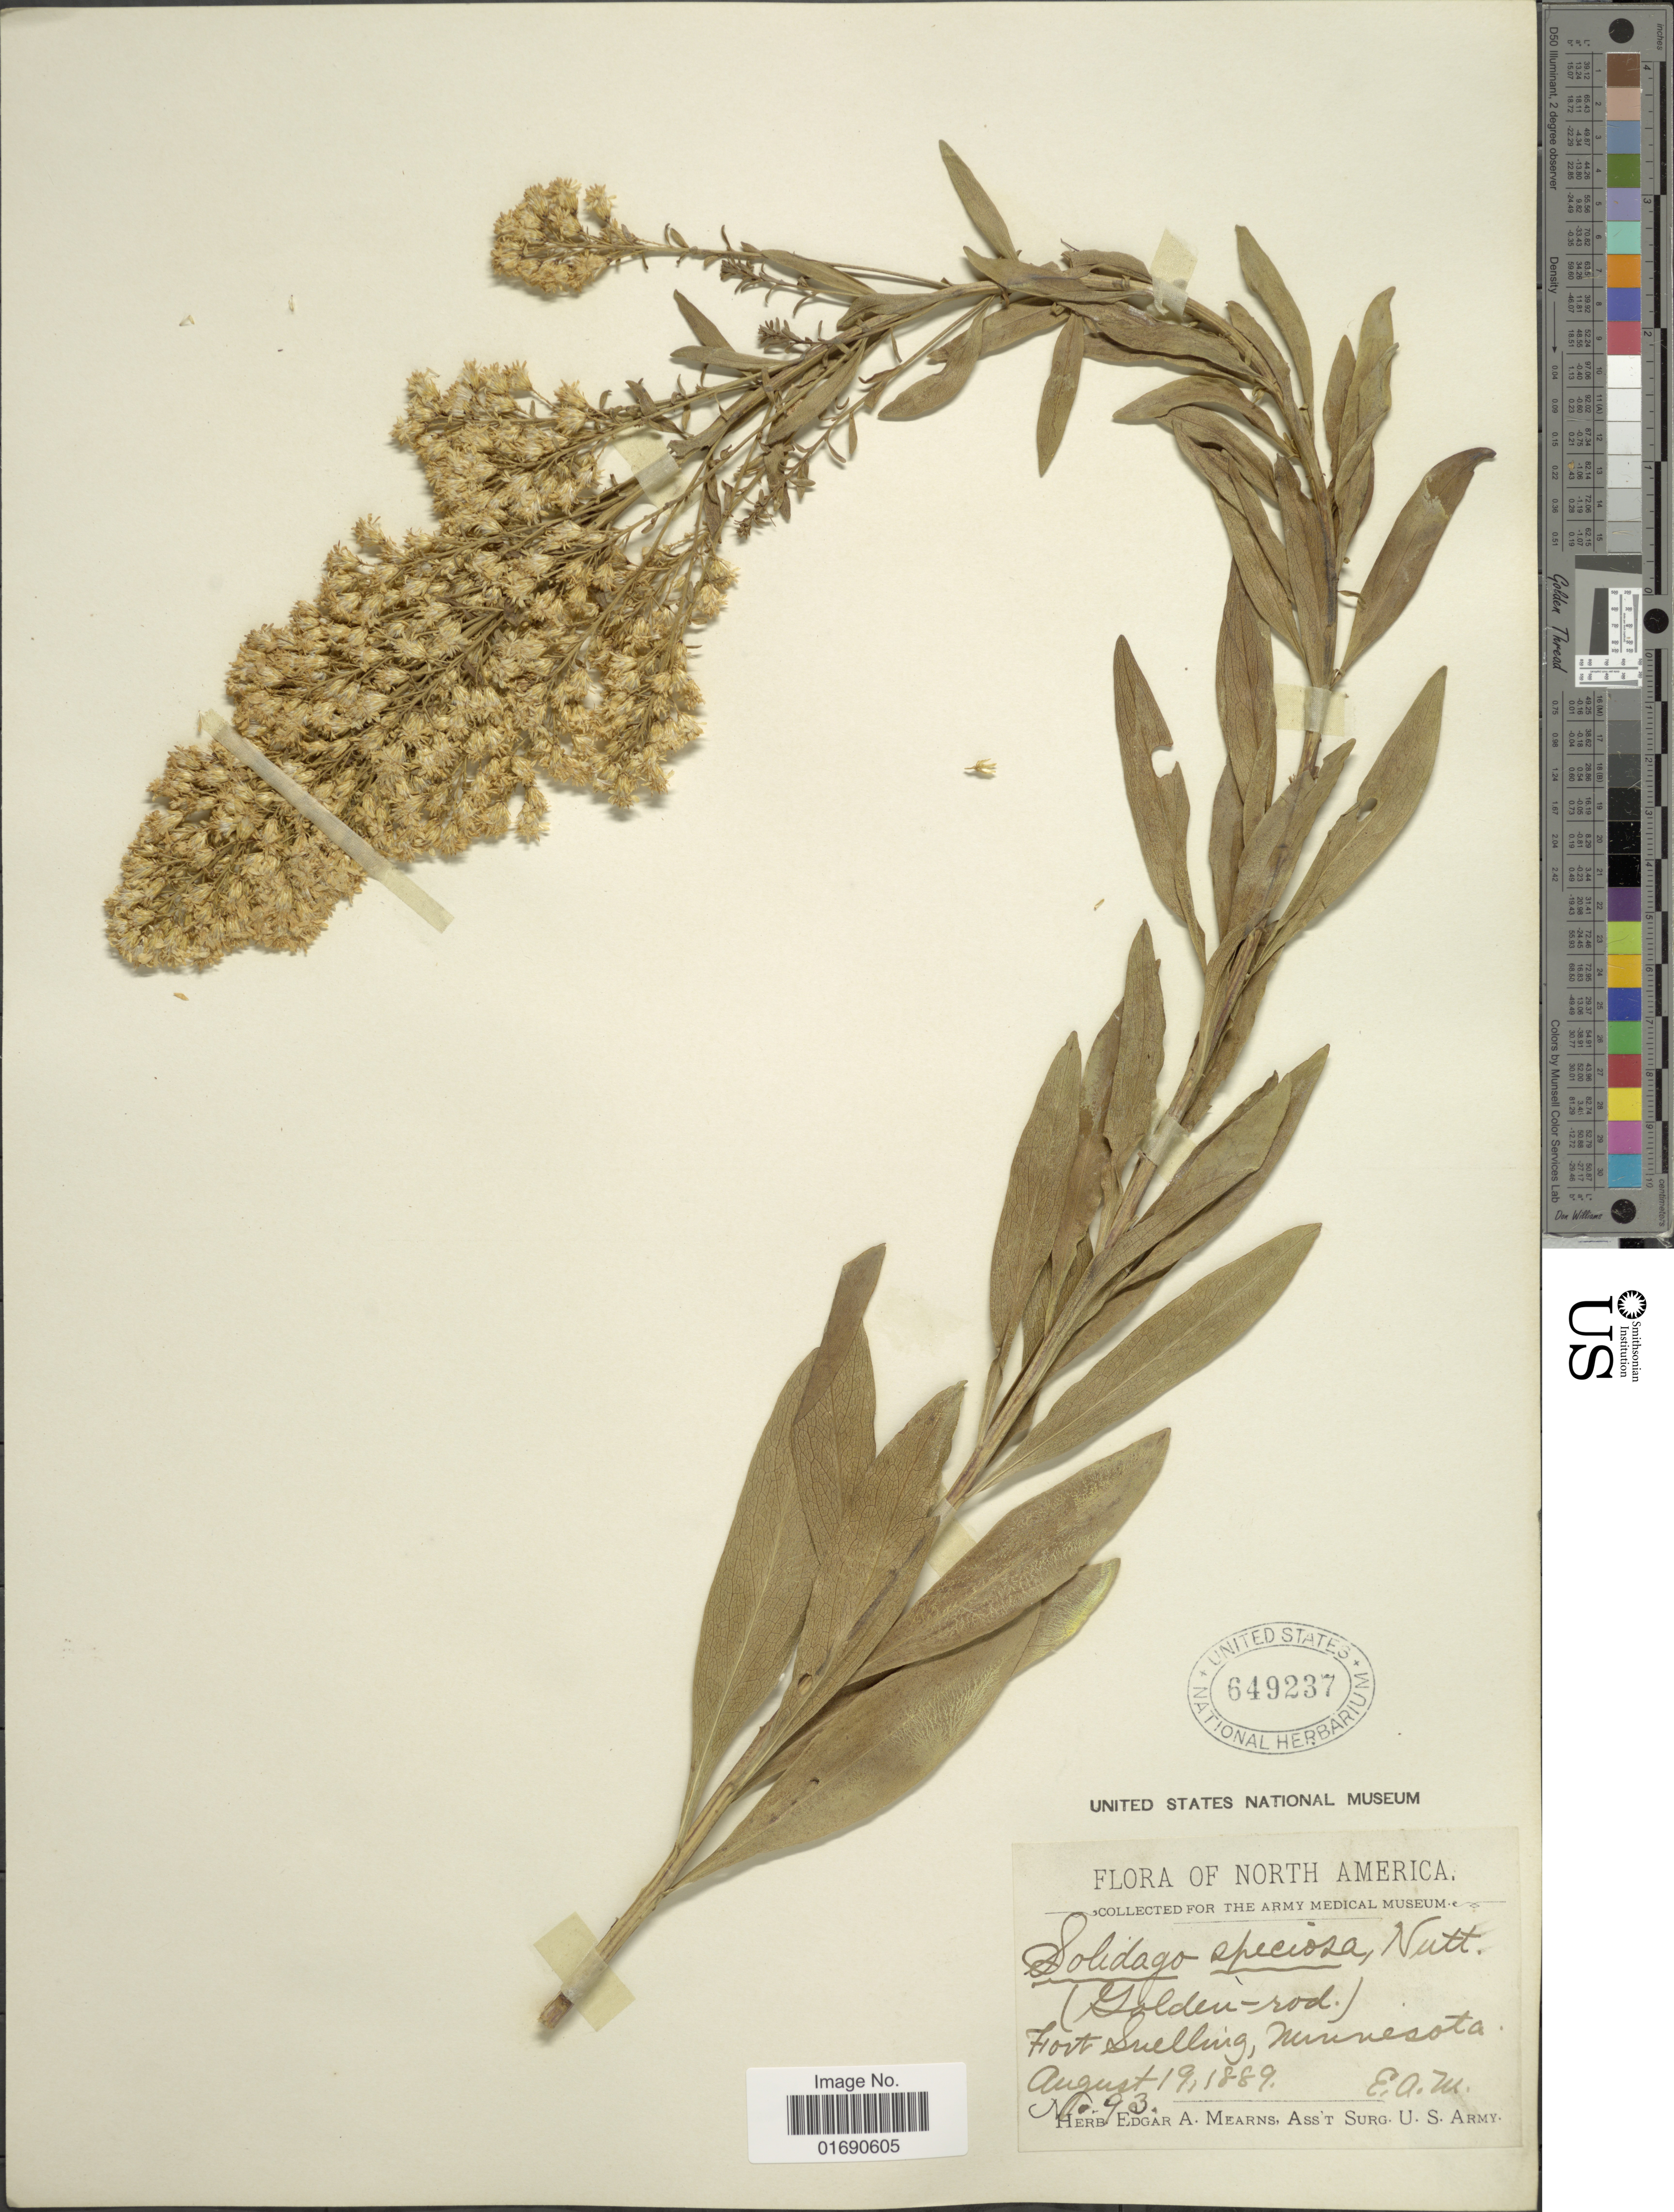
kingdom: Plantae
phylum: Tracheophyta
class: Magnoliopsida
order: Asterales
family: Asteraceae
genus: Solidago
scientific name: Solidago speciosa var. angustata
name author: Torr. & A. Gray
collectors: E. A. Mearns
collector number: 93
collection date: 1889-08-19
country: United States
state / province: Minnesota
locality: Fort Snelling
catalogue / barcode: US 649237